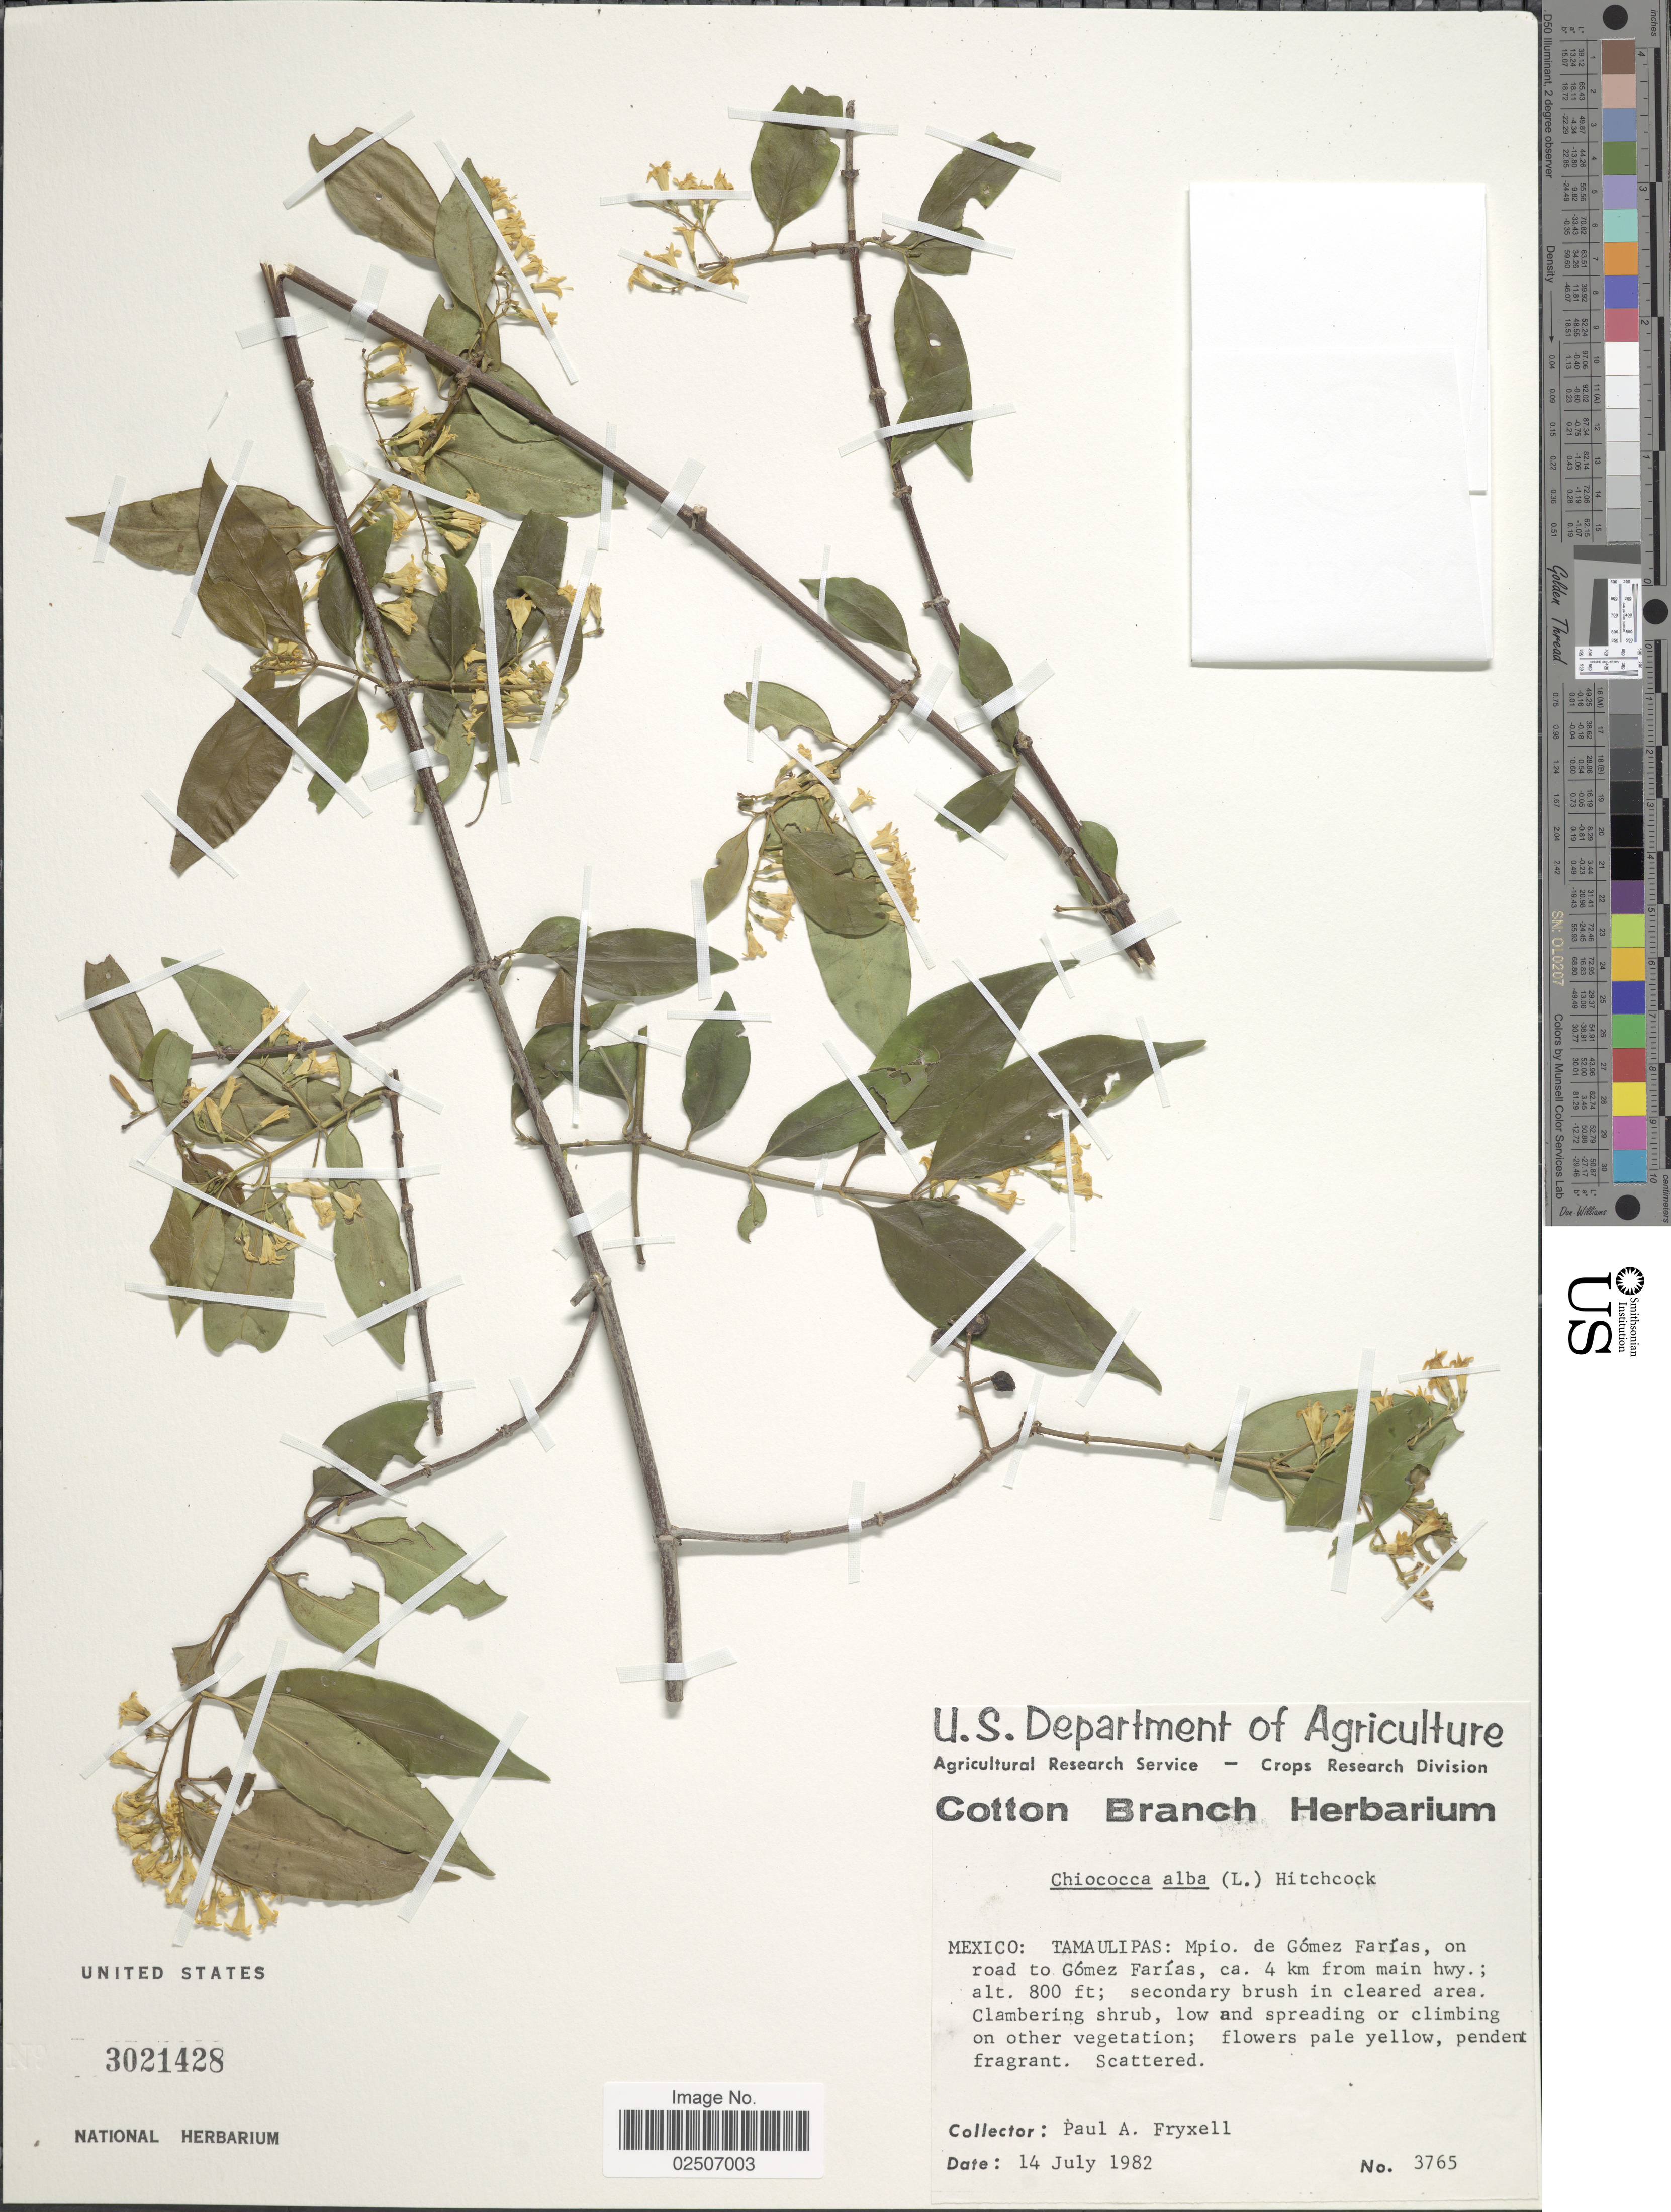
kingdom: Plantae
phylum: Tracheophyta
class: Magnoliopsida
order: Gentianales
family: Rubiaceae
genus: Chiococca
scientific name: Chiococca alba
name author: (L.) Hitchc.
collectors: P. A. Fryxell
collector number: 3765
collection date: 1982-07-14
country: Mexico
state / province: Tamaulipas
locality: Mpio. de Gomez Farias, on road to Gomez Farias, ca. 4 km from main hwy.; cleared area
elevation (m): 244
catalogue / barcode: US 3021428